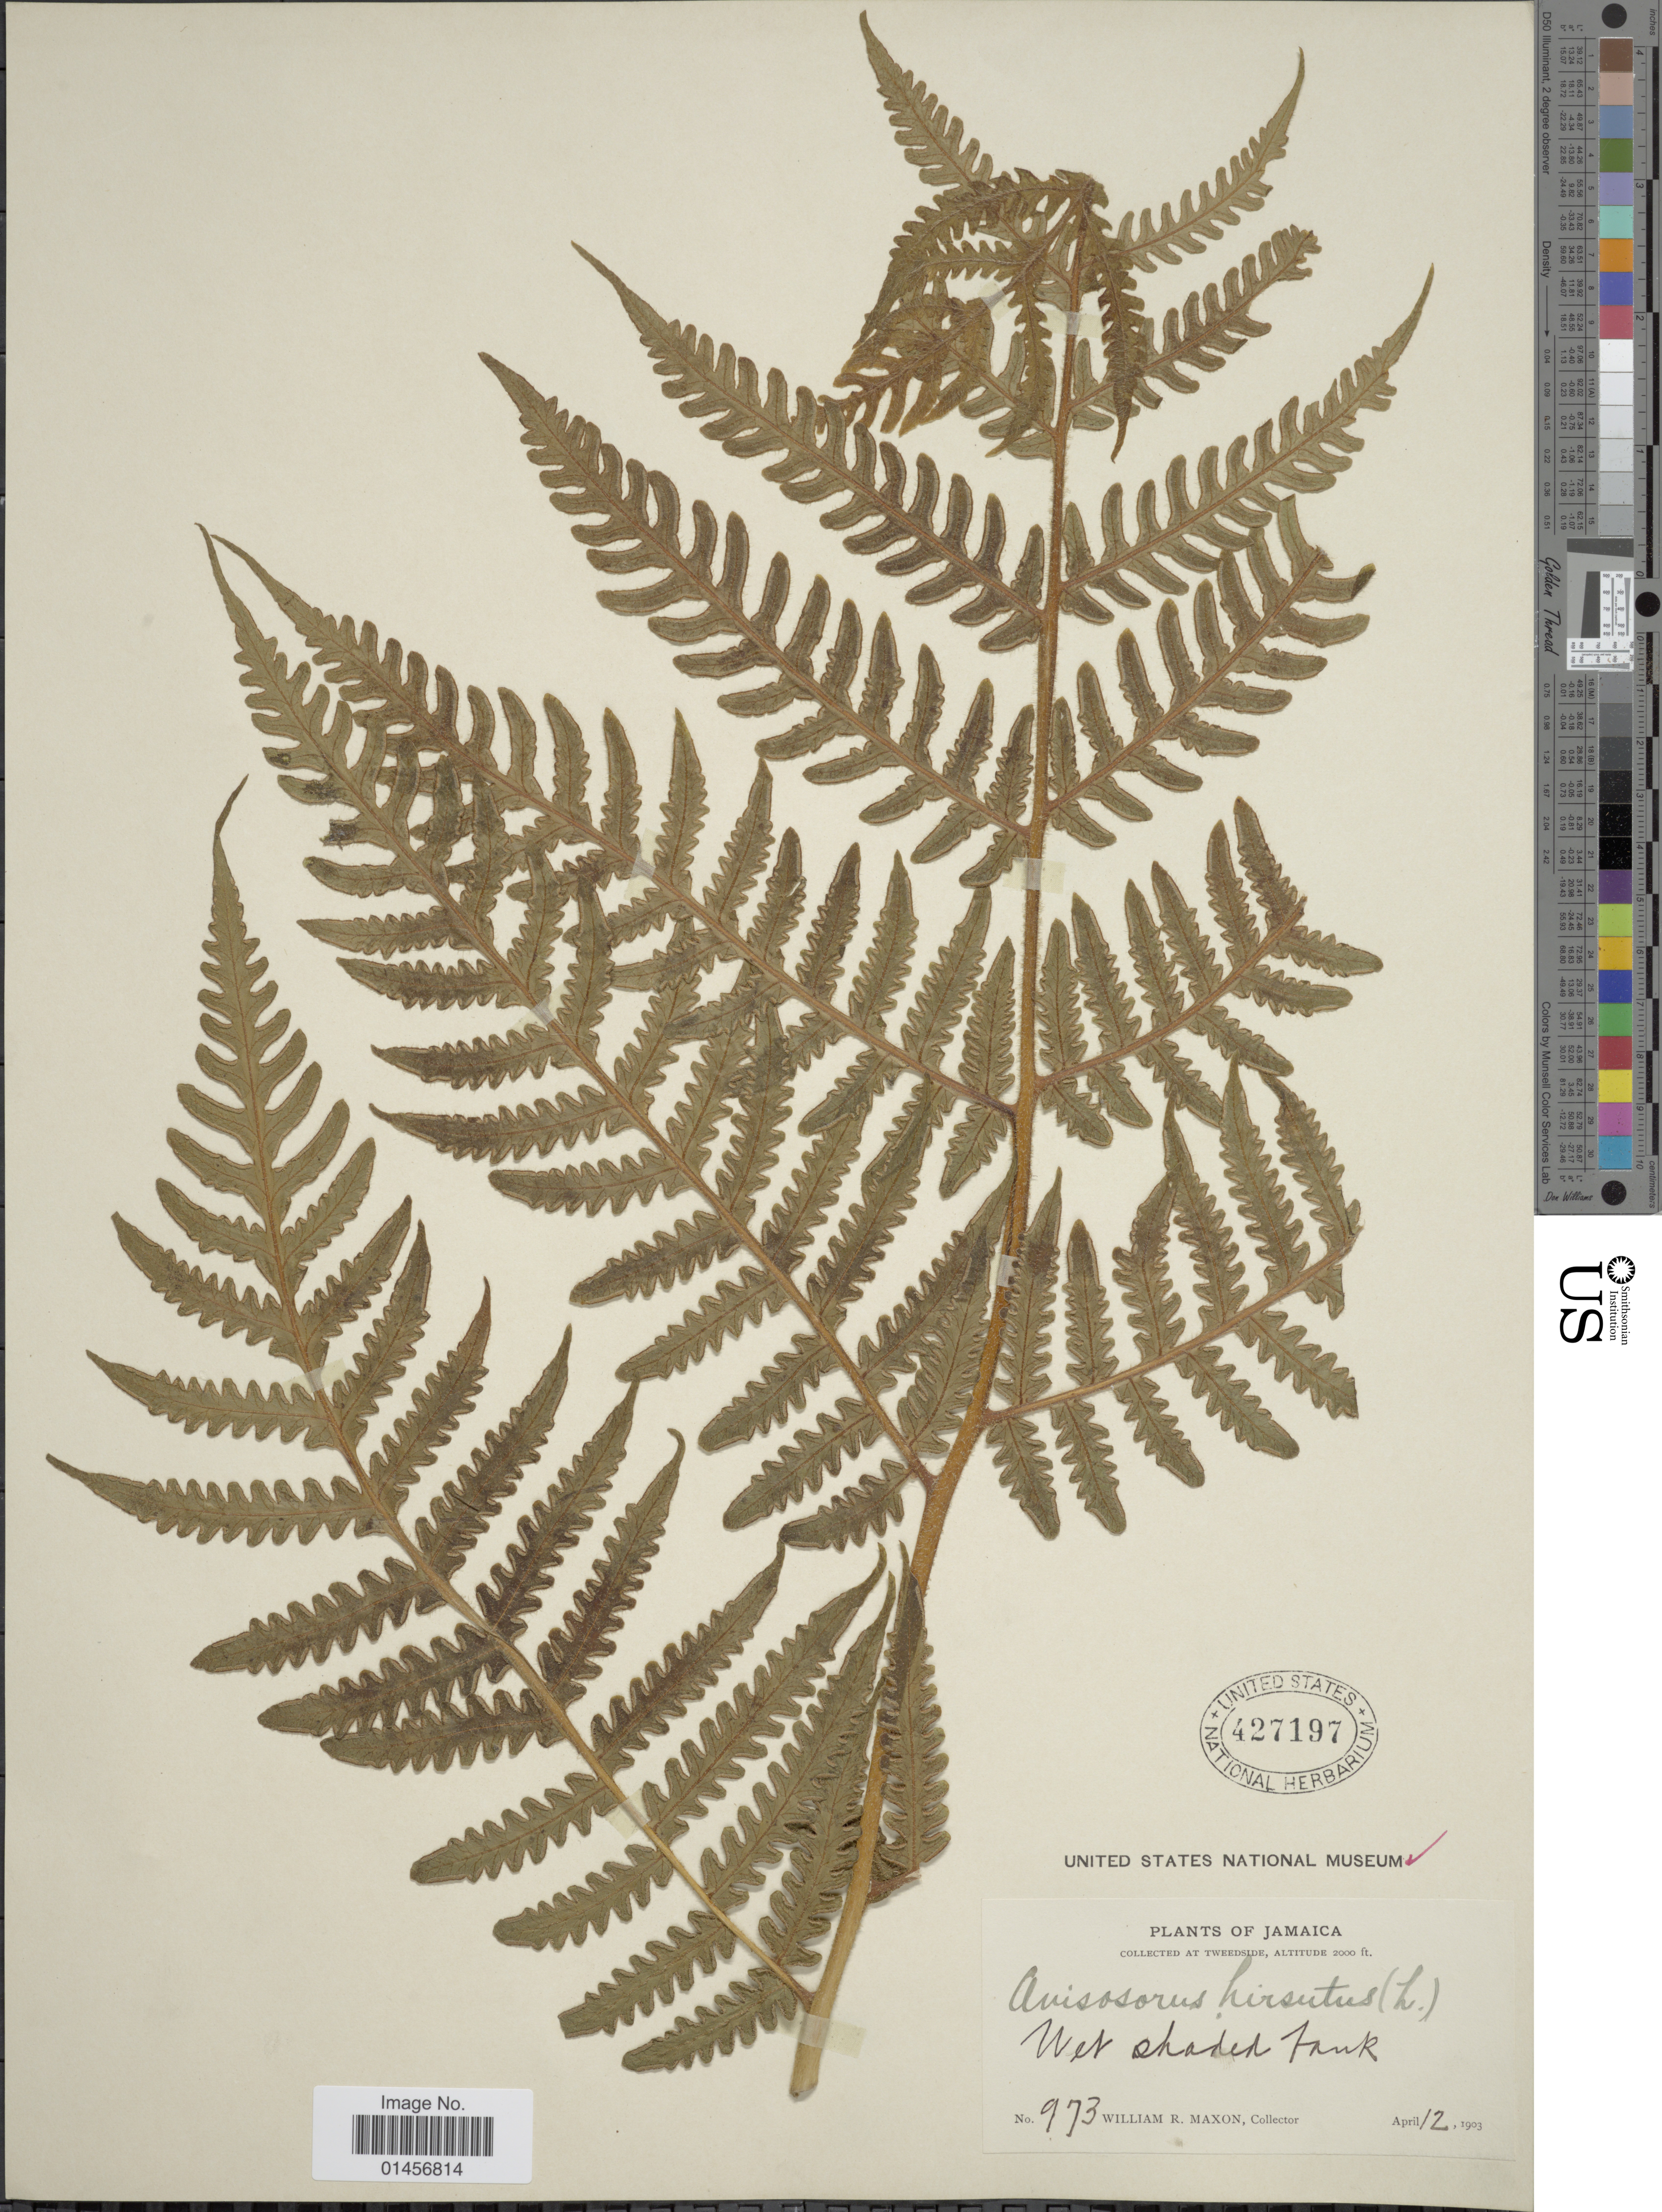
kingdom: Plantae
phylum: Tracheophyta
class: Polypodiopsida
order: Polypodiales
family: Lonchitidaceae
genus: Lonchitis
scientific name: Lonchitis hirsuta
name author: L.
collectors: W. R. Maxon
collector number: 973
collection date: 1903-04-12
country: Jamaica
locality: Tweedside.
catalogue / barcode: US 427197